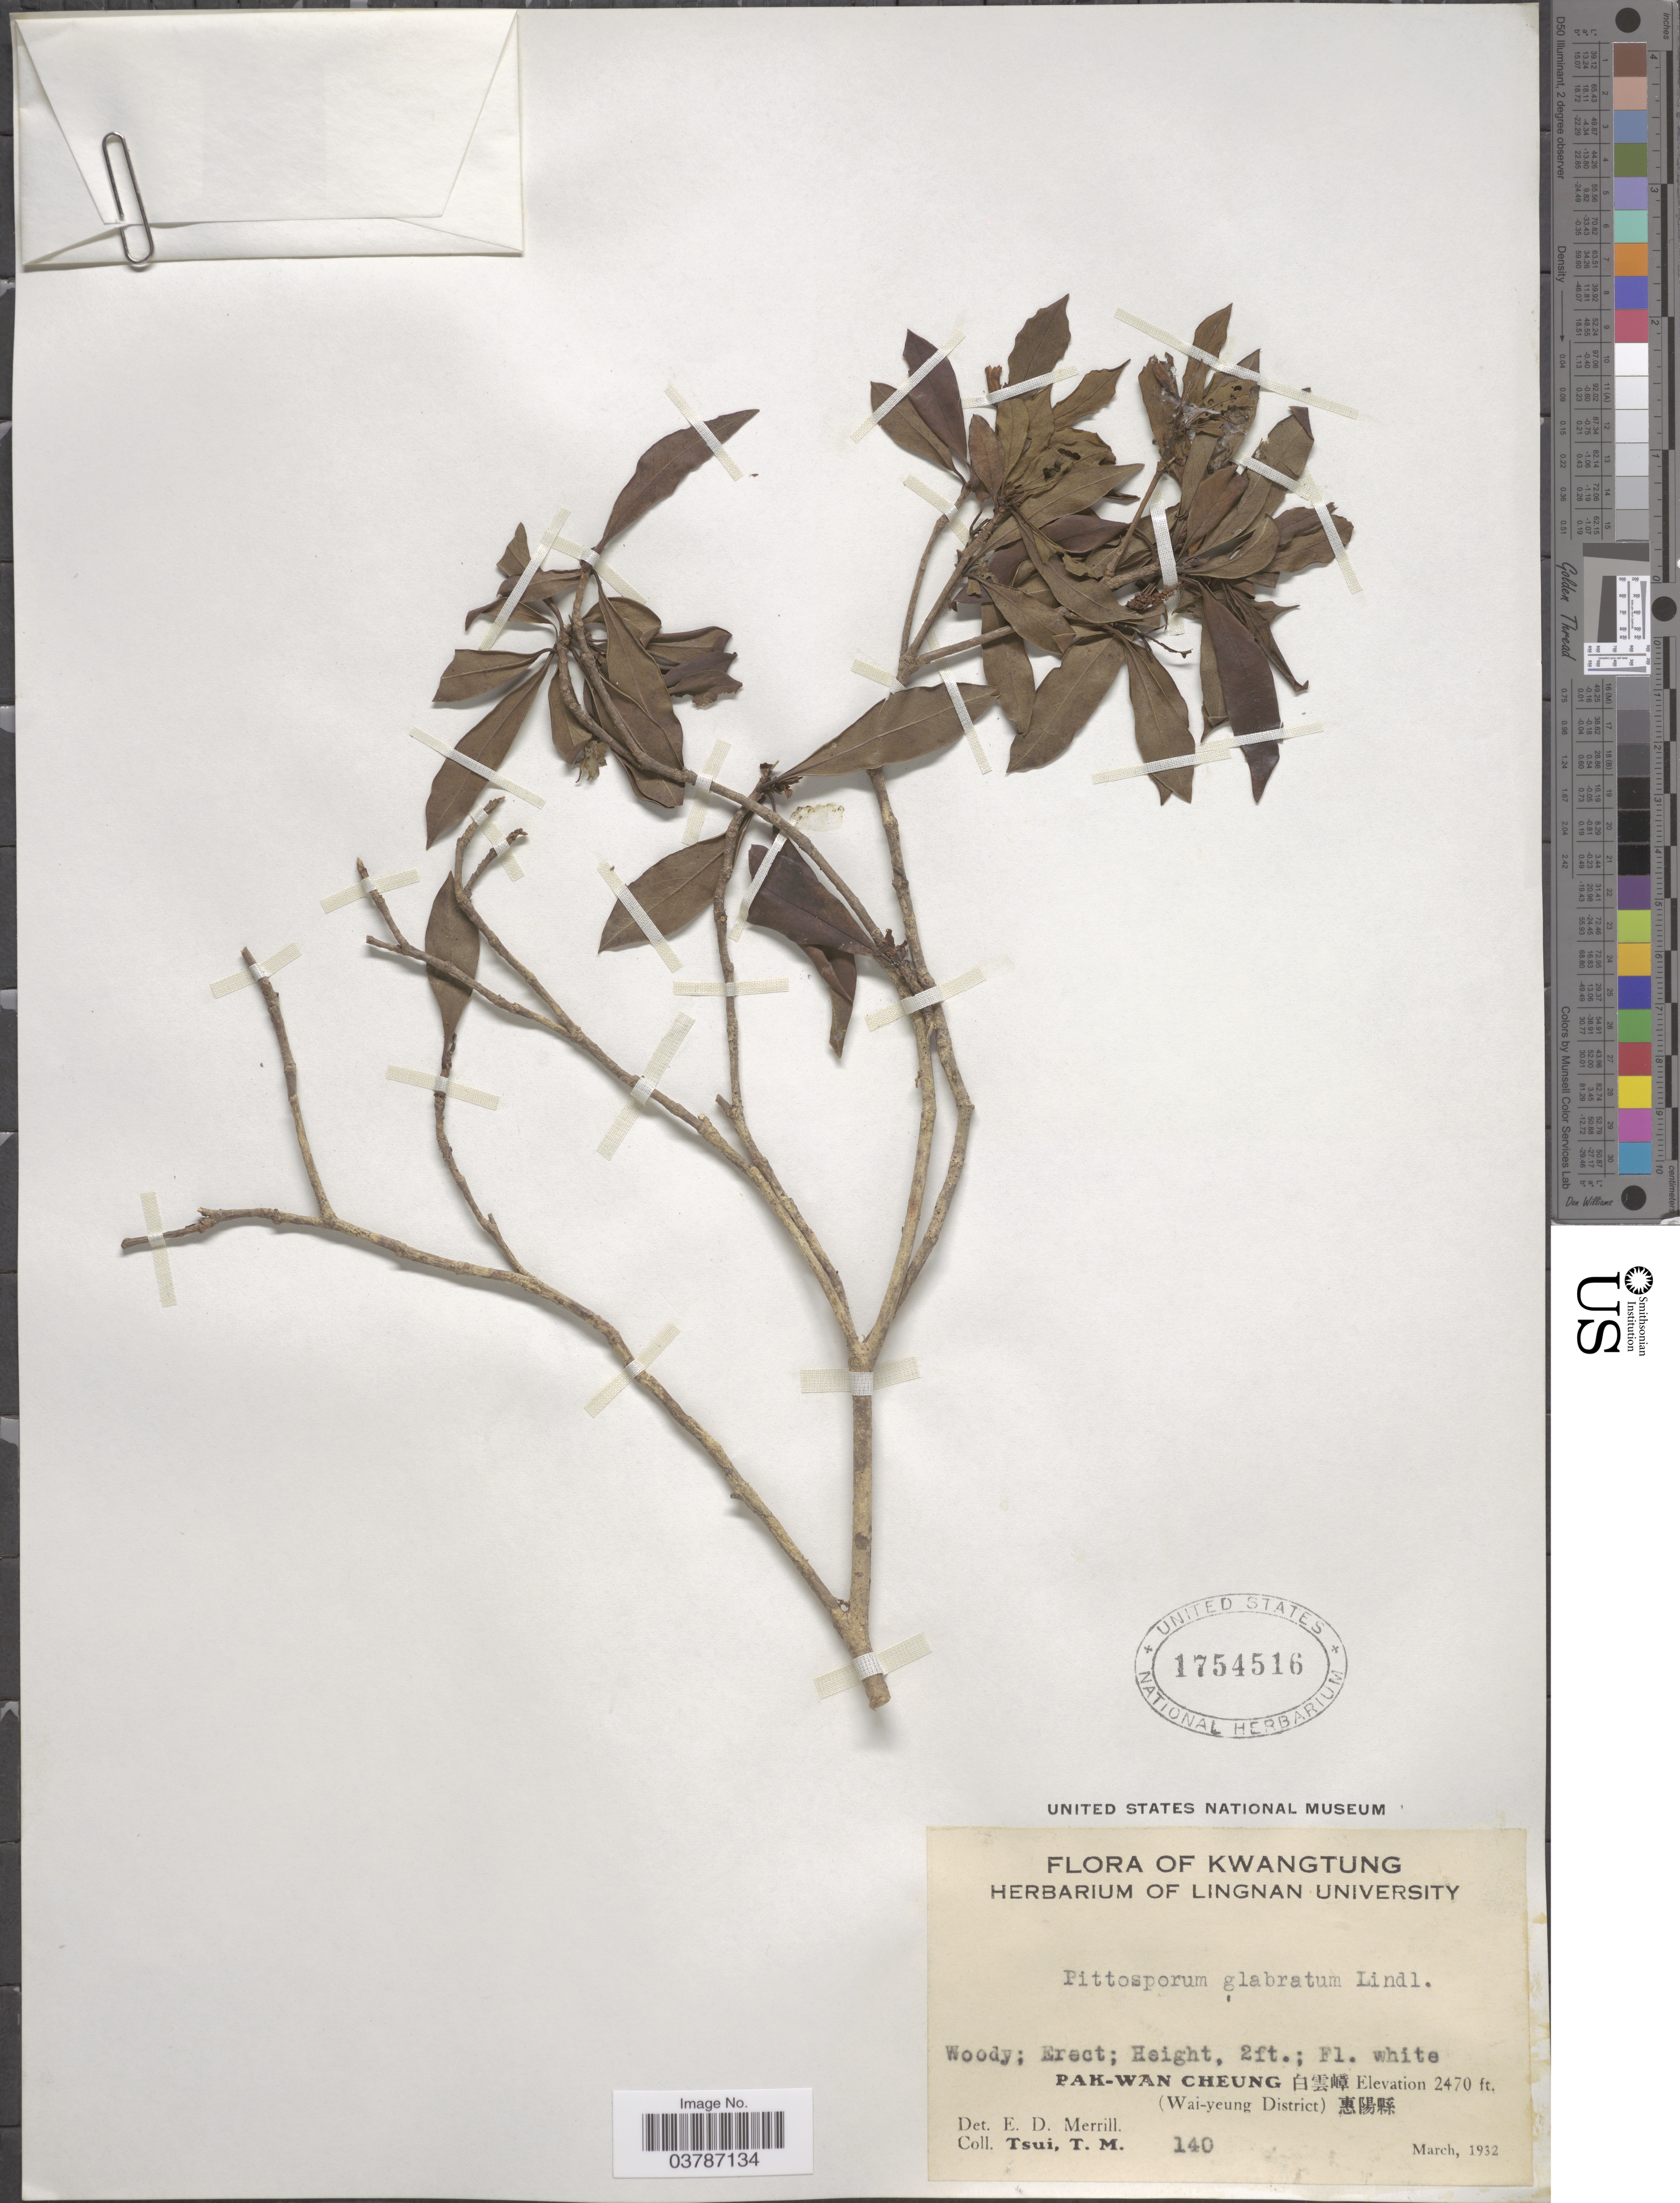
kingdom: Plantae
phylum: Tracheophyta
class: Magnoliopsida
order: Apiales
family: Pittosporaceae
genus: Pittosporum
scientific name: Pittosporum glabratum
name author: Lindl.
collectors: T. Tsui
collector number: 140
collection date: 1932-03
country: China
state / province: Guangdong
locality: Kwangtung. Pak-Wan Cheung X. (Wai-yueng District) X.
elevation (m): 753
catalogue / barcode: US 1754516